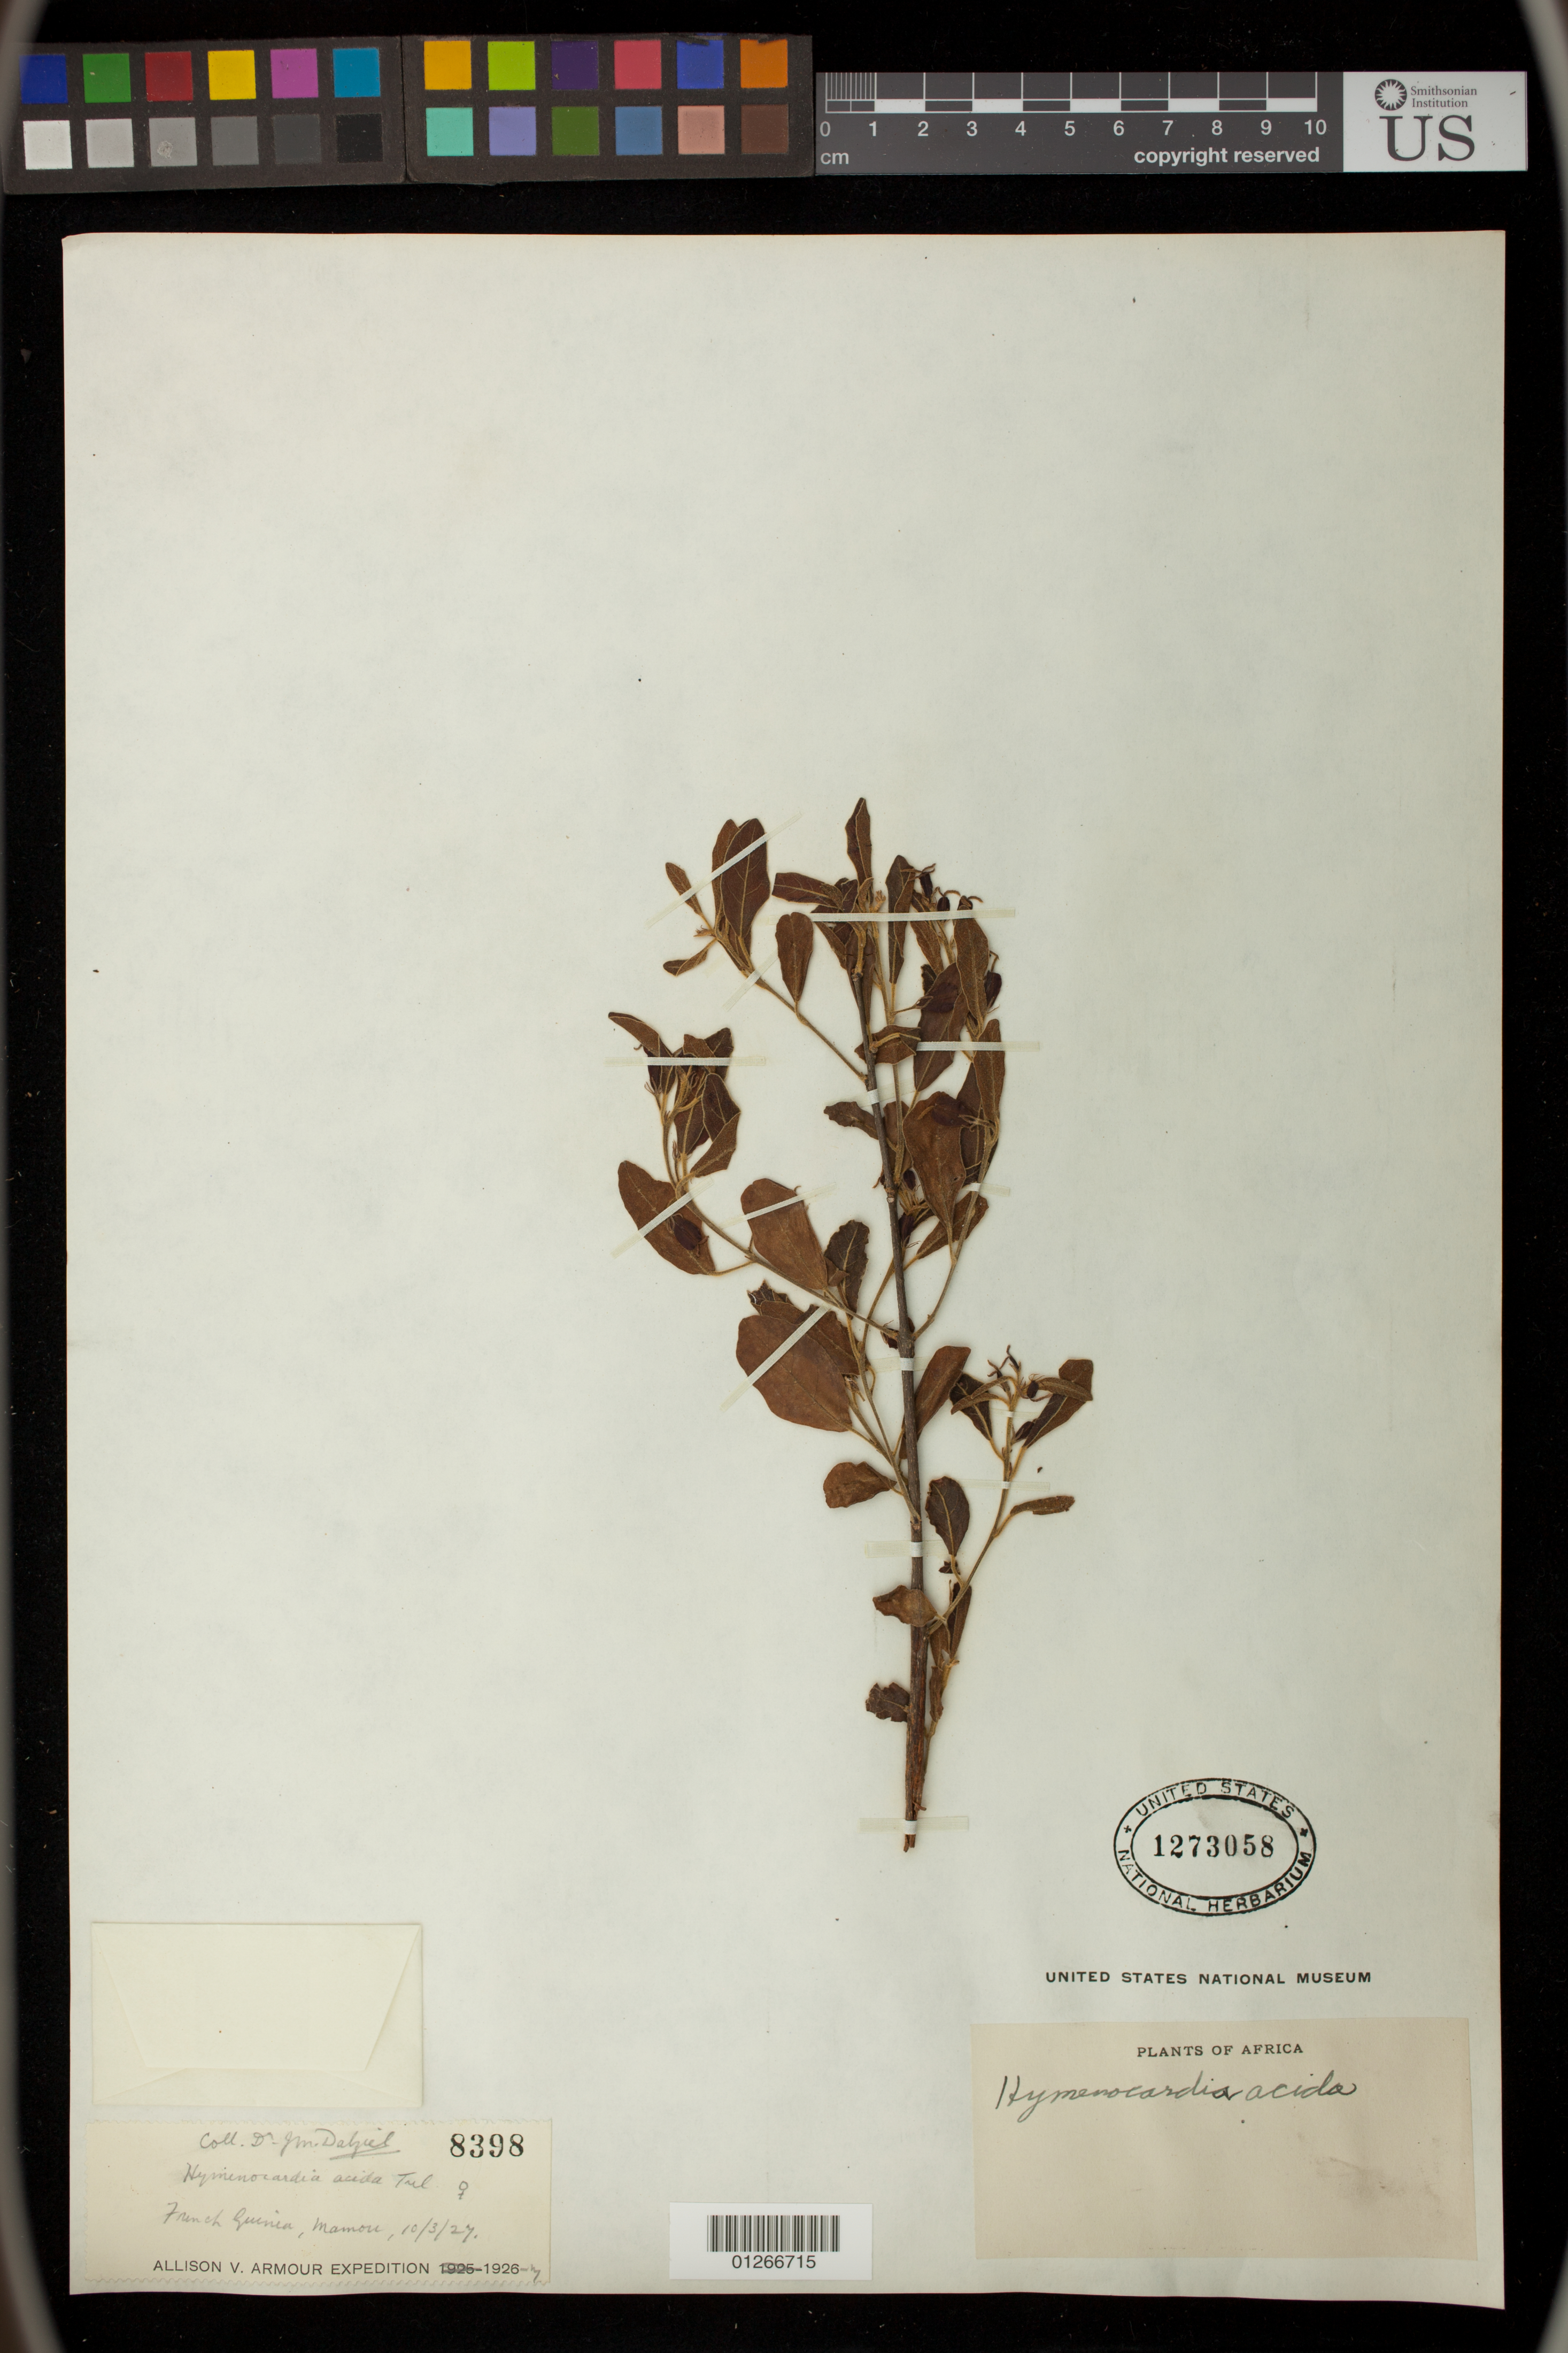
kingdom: Plantae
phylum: Tracheophyta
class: Magnoliopsida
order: Malpighiales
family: Phyllanthaceae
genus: Hymenocardia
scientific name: Hymenocardia acida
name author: Tul.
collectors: J. Dalziel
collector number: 8398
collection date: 1927-10-03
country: Guinea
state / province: Mamou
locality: French Guinea, Mamou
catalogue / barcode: US 1273058